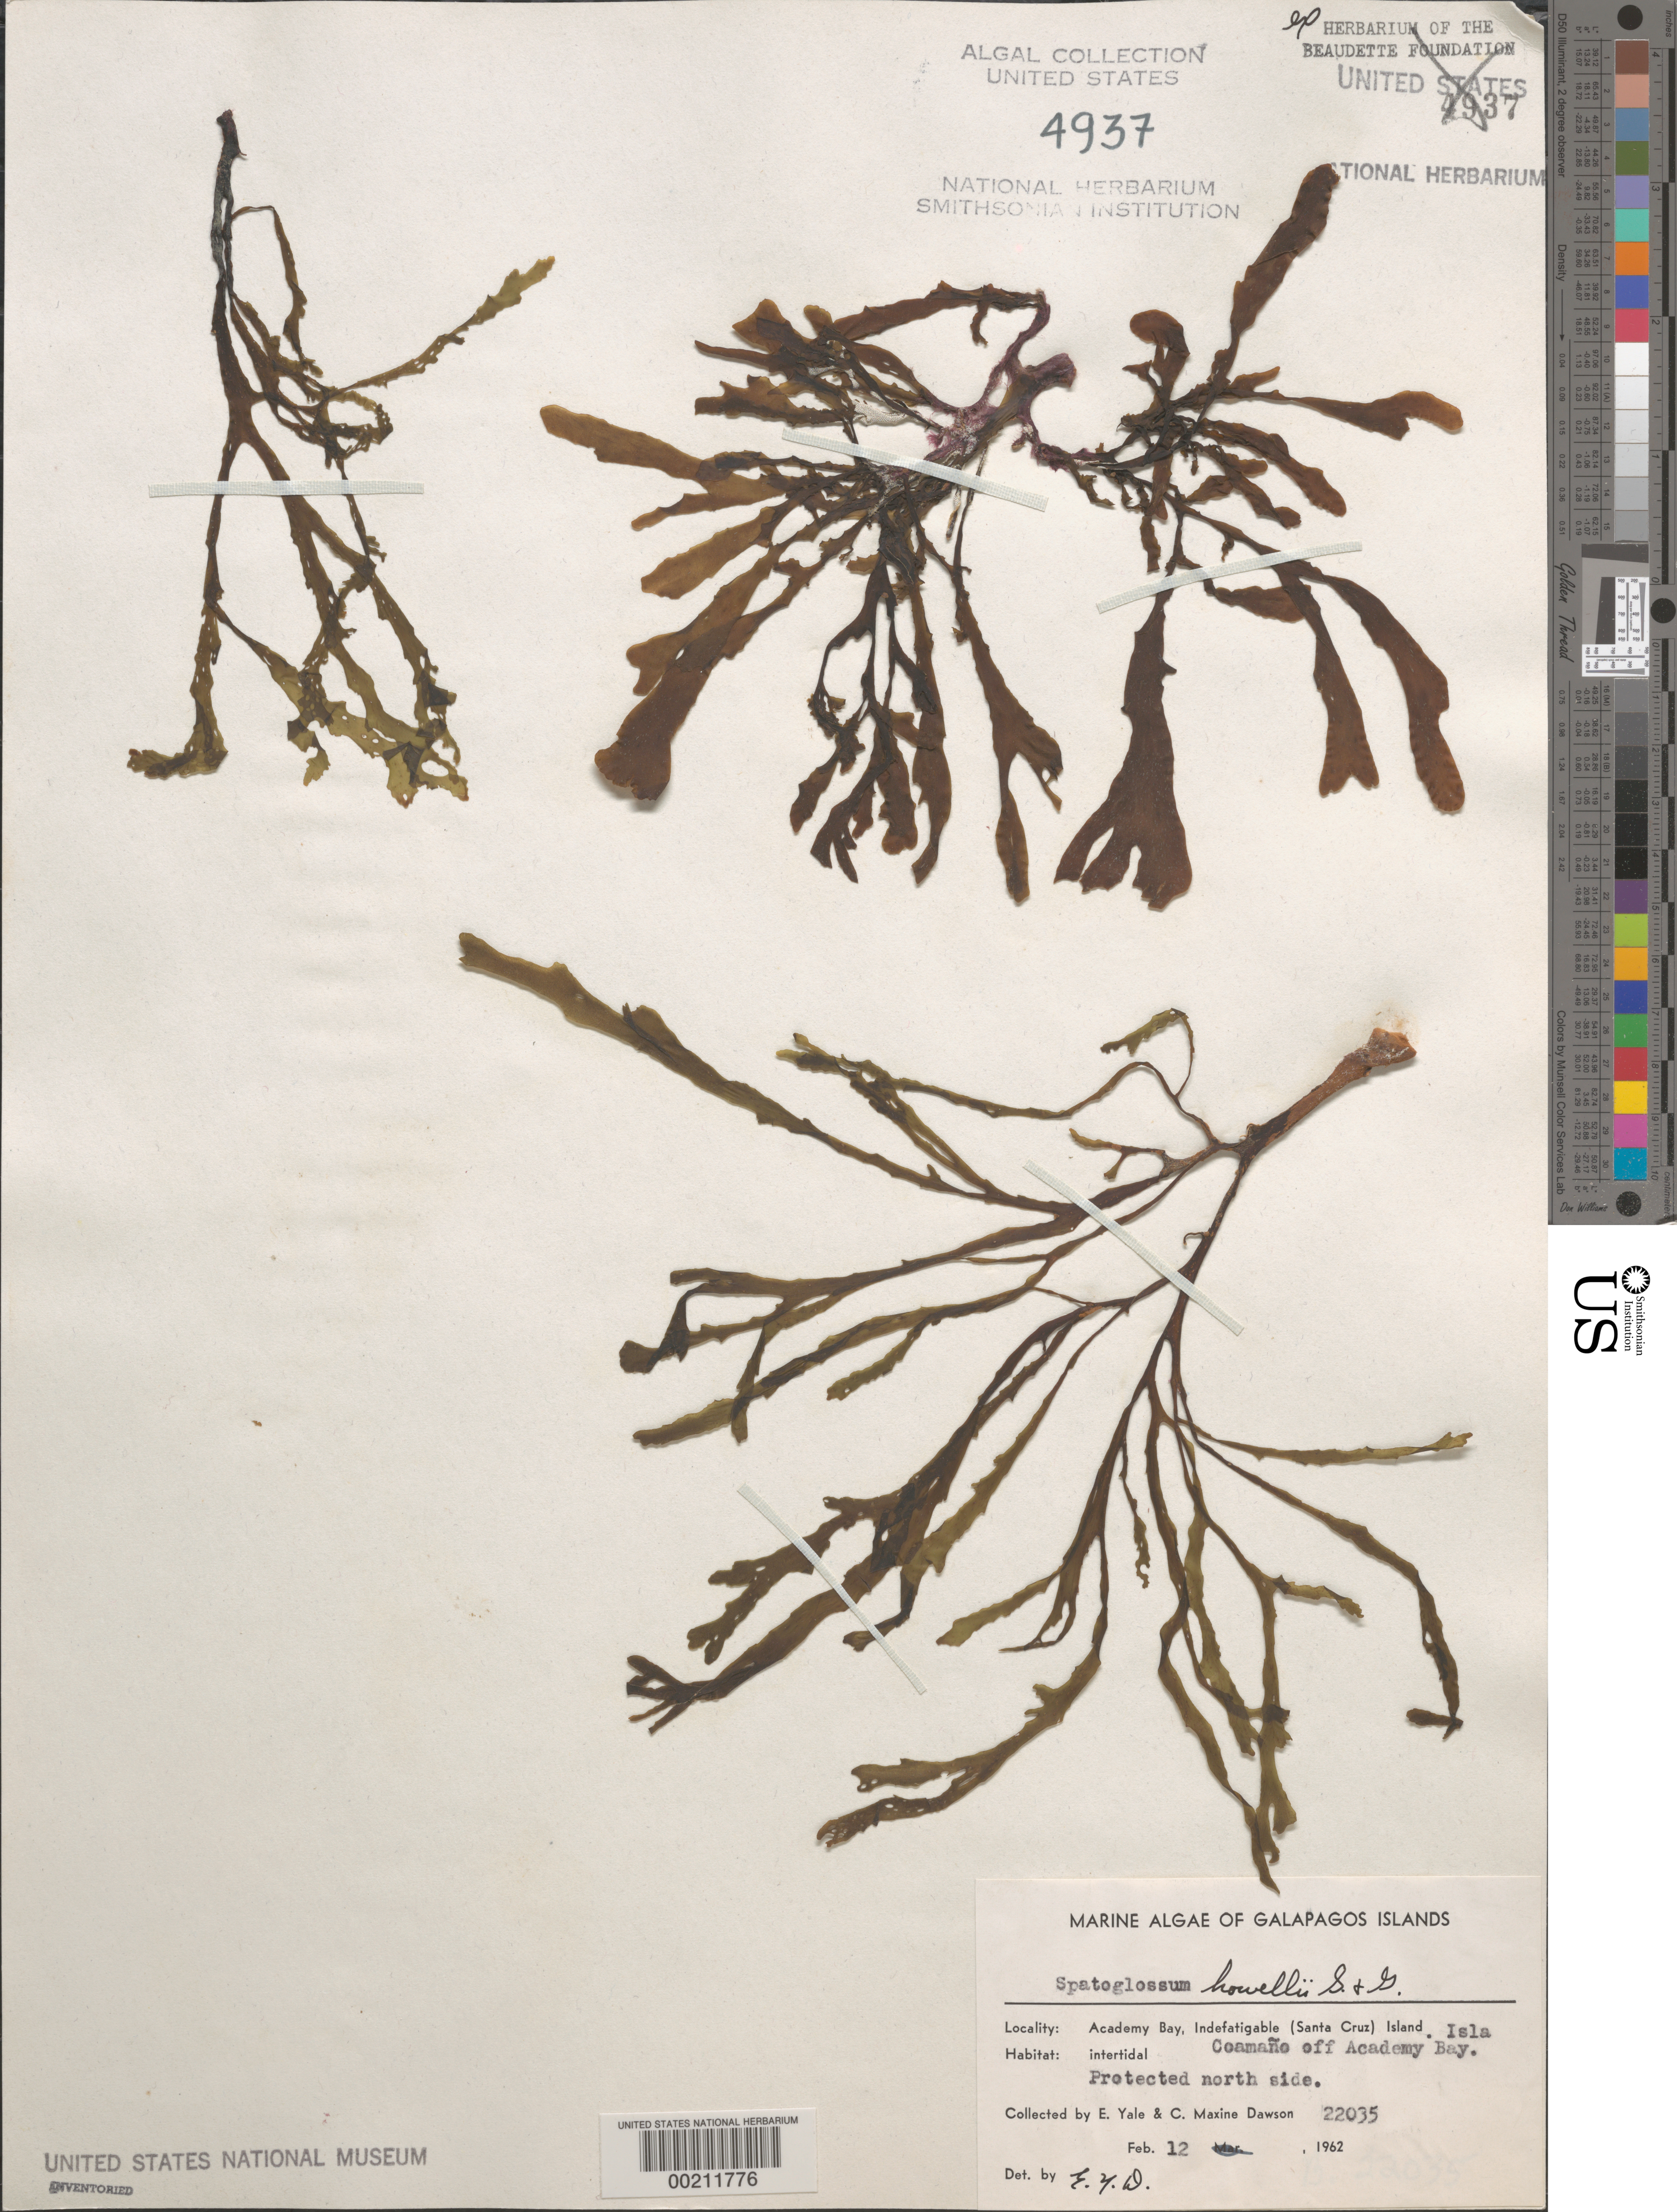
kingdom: Chromista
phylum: Ochrophyta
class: Phaeophyceae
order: Dictyotales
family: Dictyotaceae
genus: Spatoglossum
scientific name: Spatoglossum howellii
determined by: Dawson, E. Y.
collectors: E. Y. Dawson & C. M. Dawson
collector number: EYD 22035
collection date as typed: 12 Feb 1962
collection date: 1962-02-12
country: Ecuador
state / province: Colón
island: Coamano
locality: Isla Coamano, of f Academy Bay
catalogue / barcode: US 4937